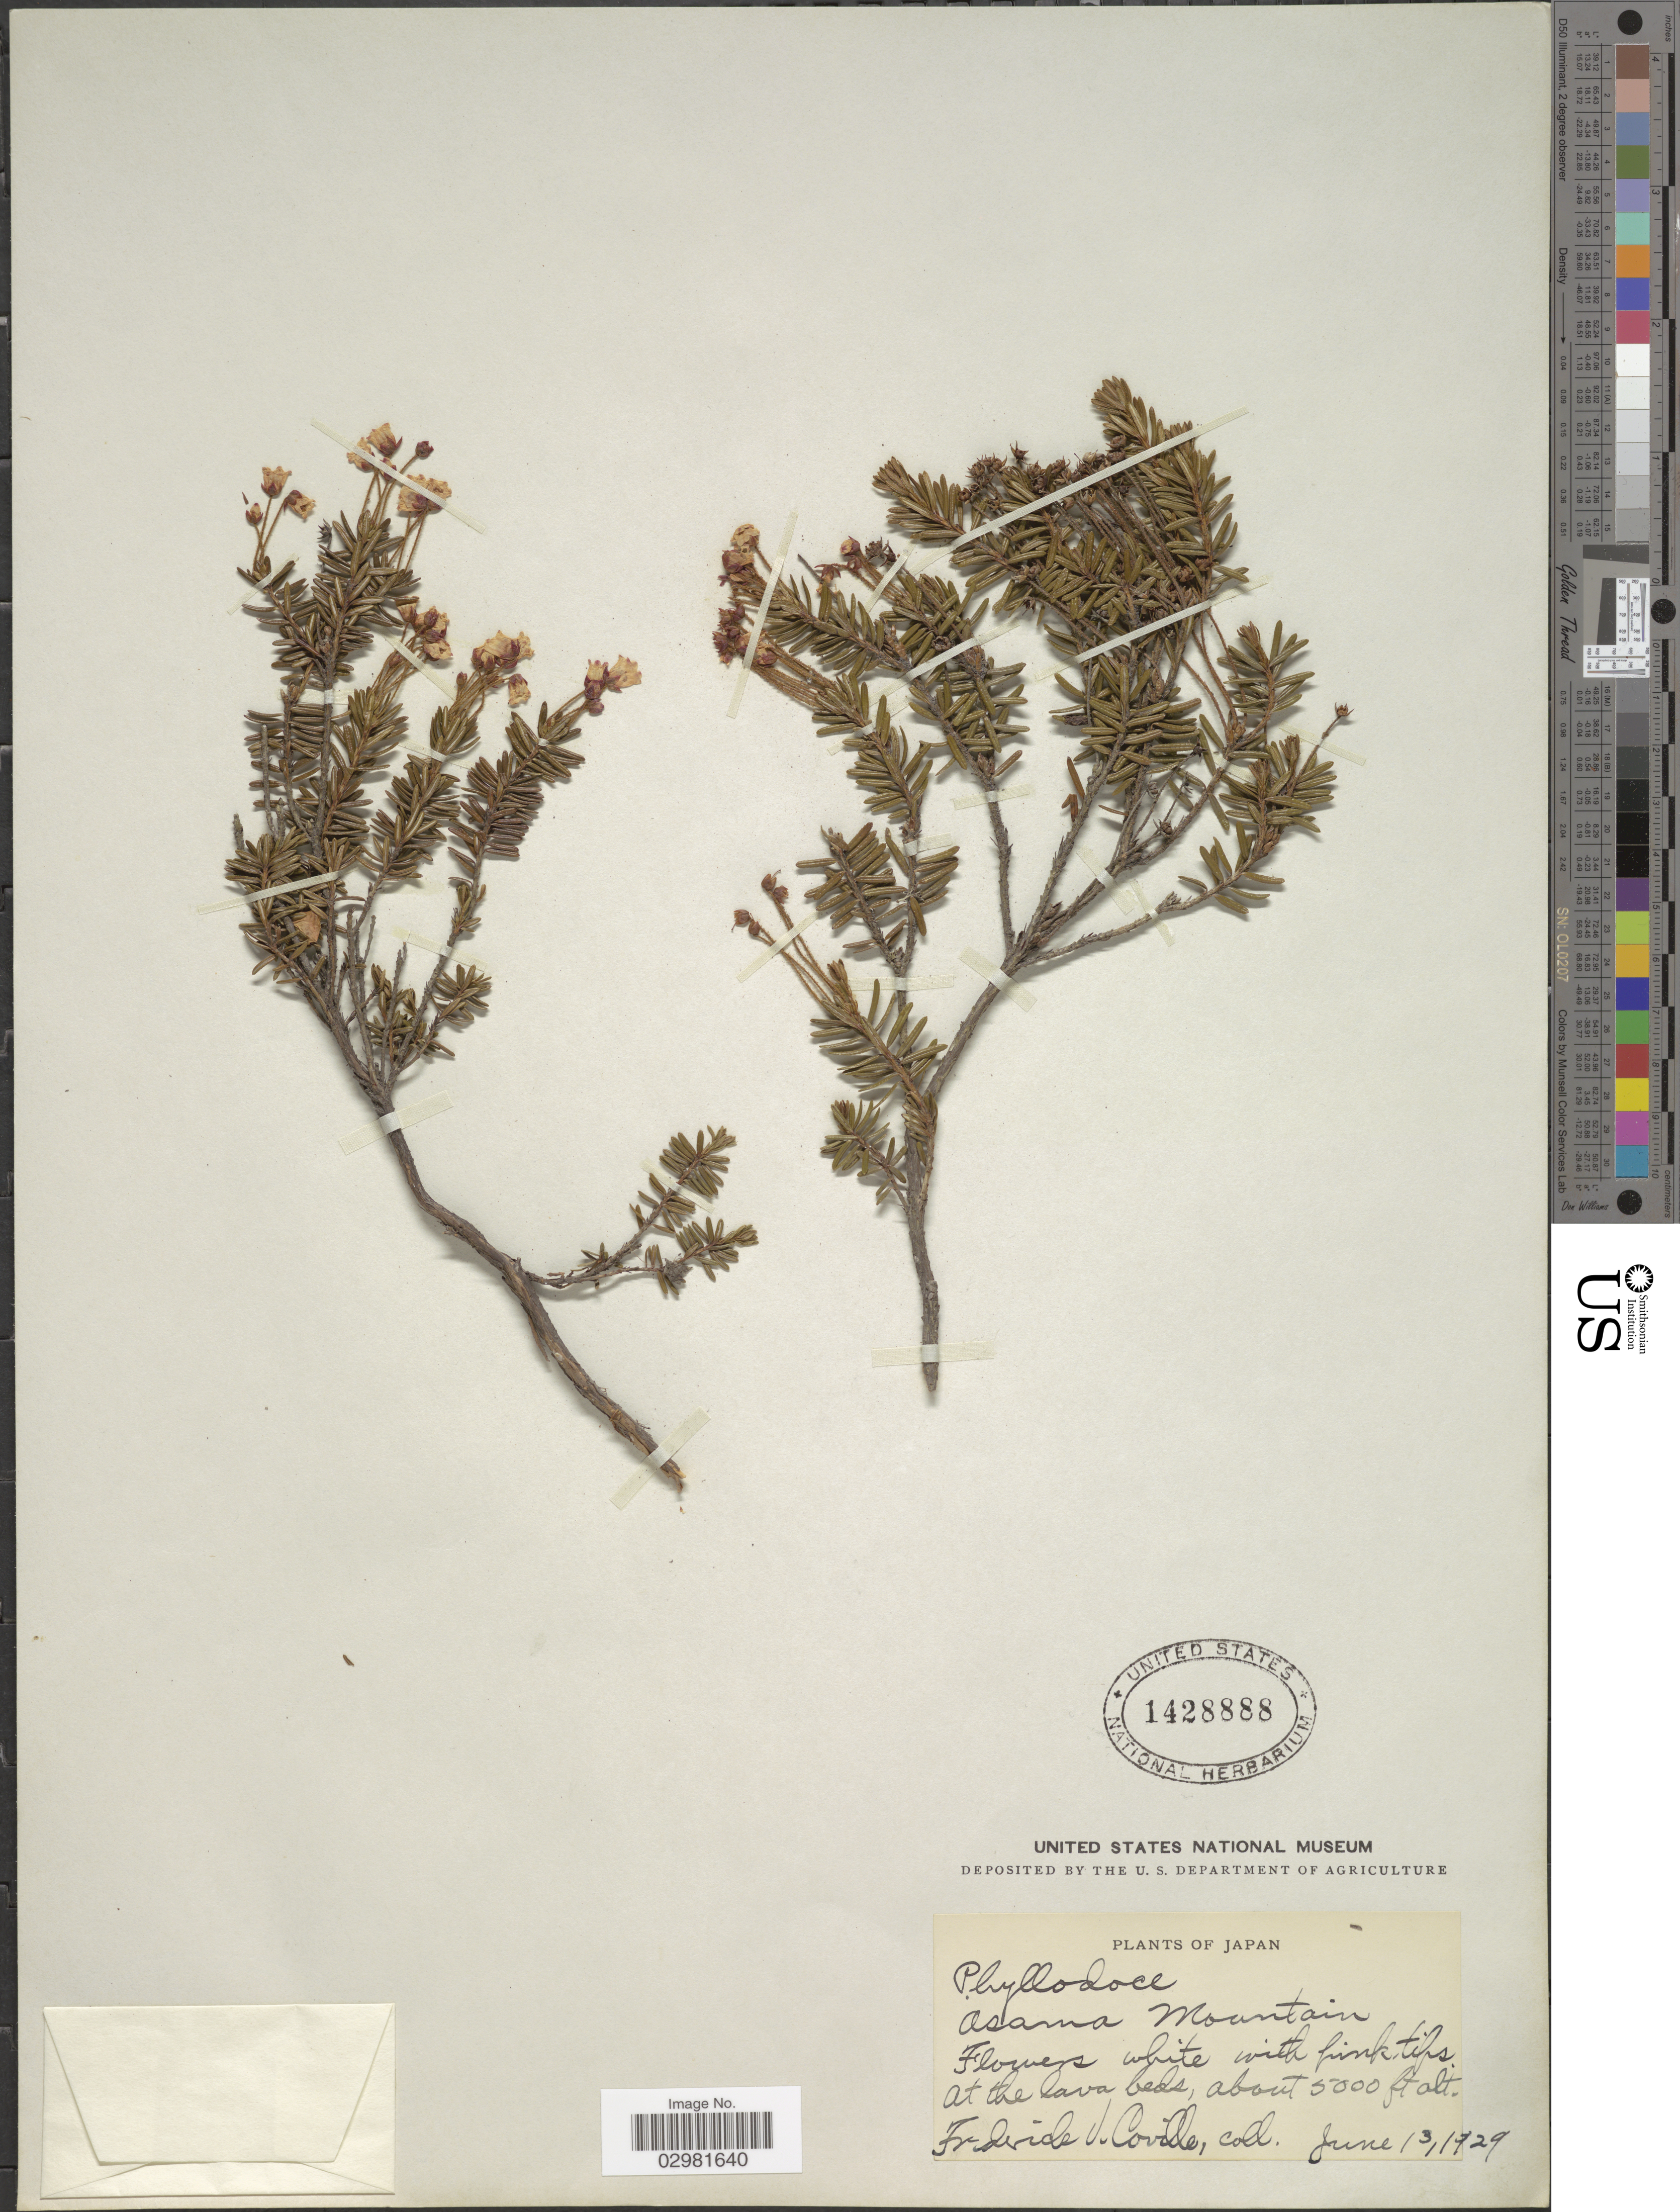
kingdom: Plantae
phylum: Tracheophyta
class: Magnoliopsida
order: Ericales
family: Ericaceae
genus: Phyllodoce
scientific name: Phyllodoce sp.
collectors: F. V. Coville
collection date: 1929-06-13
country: Japan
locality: Asama Mountain.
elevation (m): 1524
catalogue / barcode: US 1428888